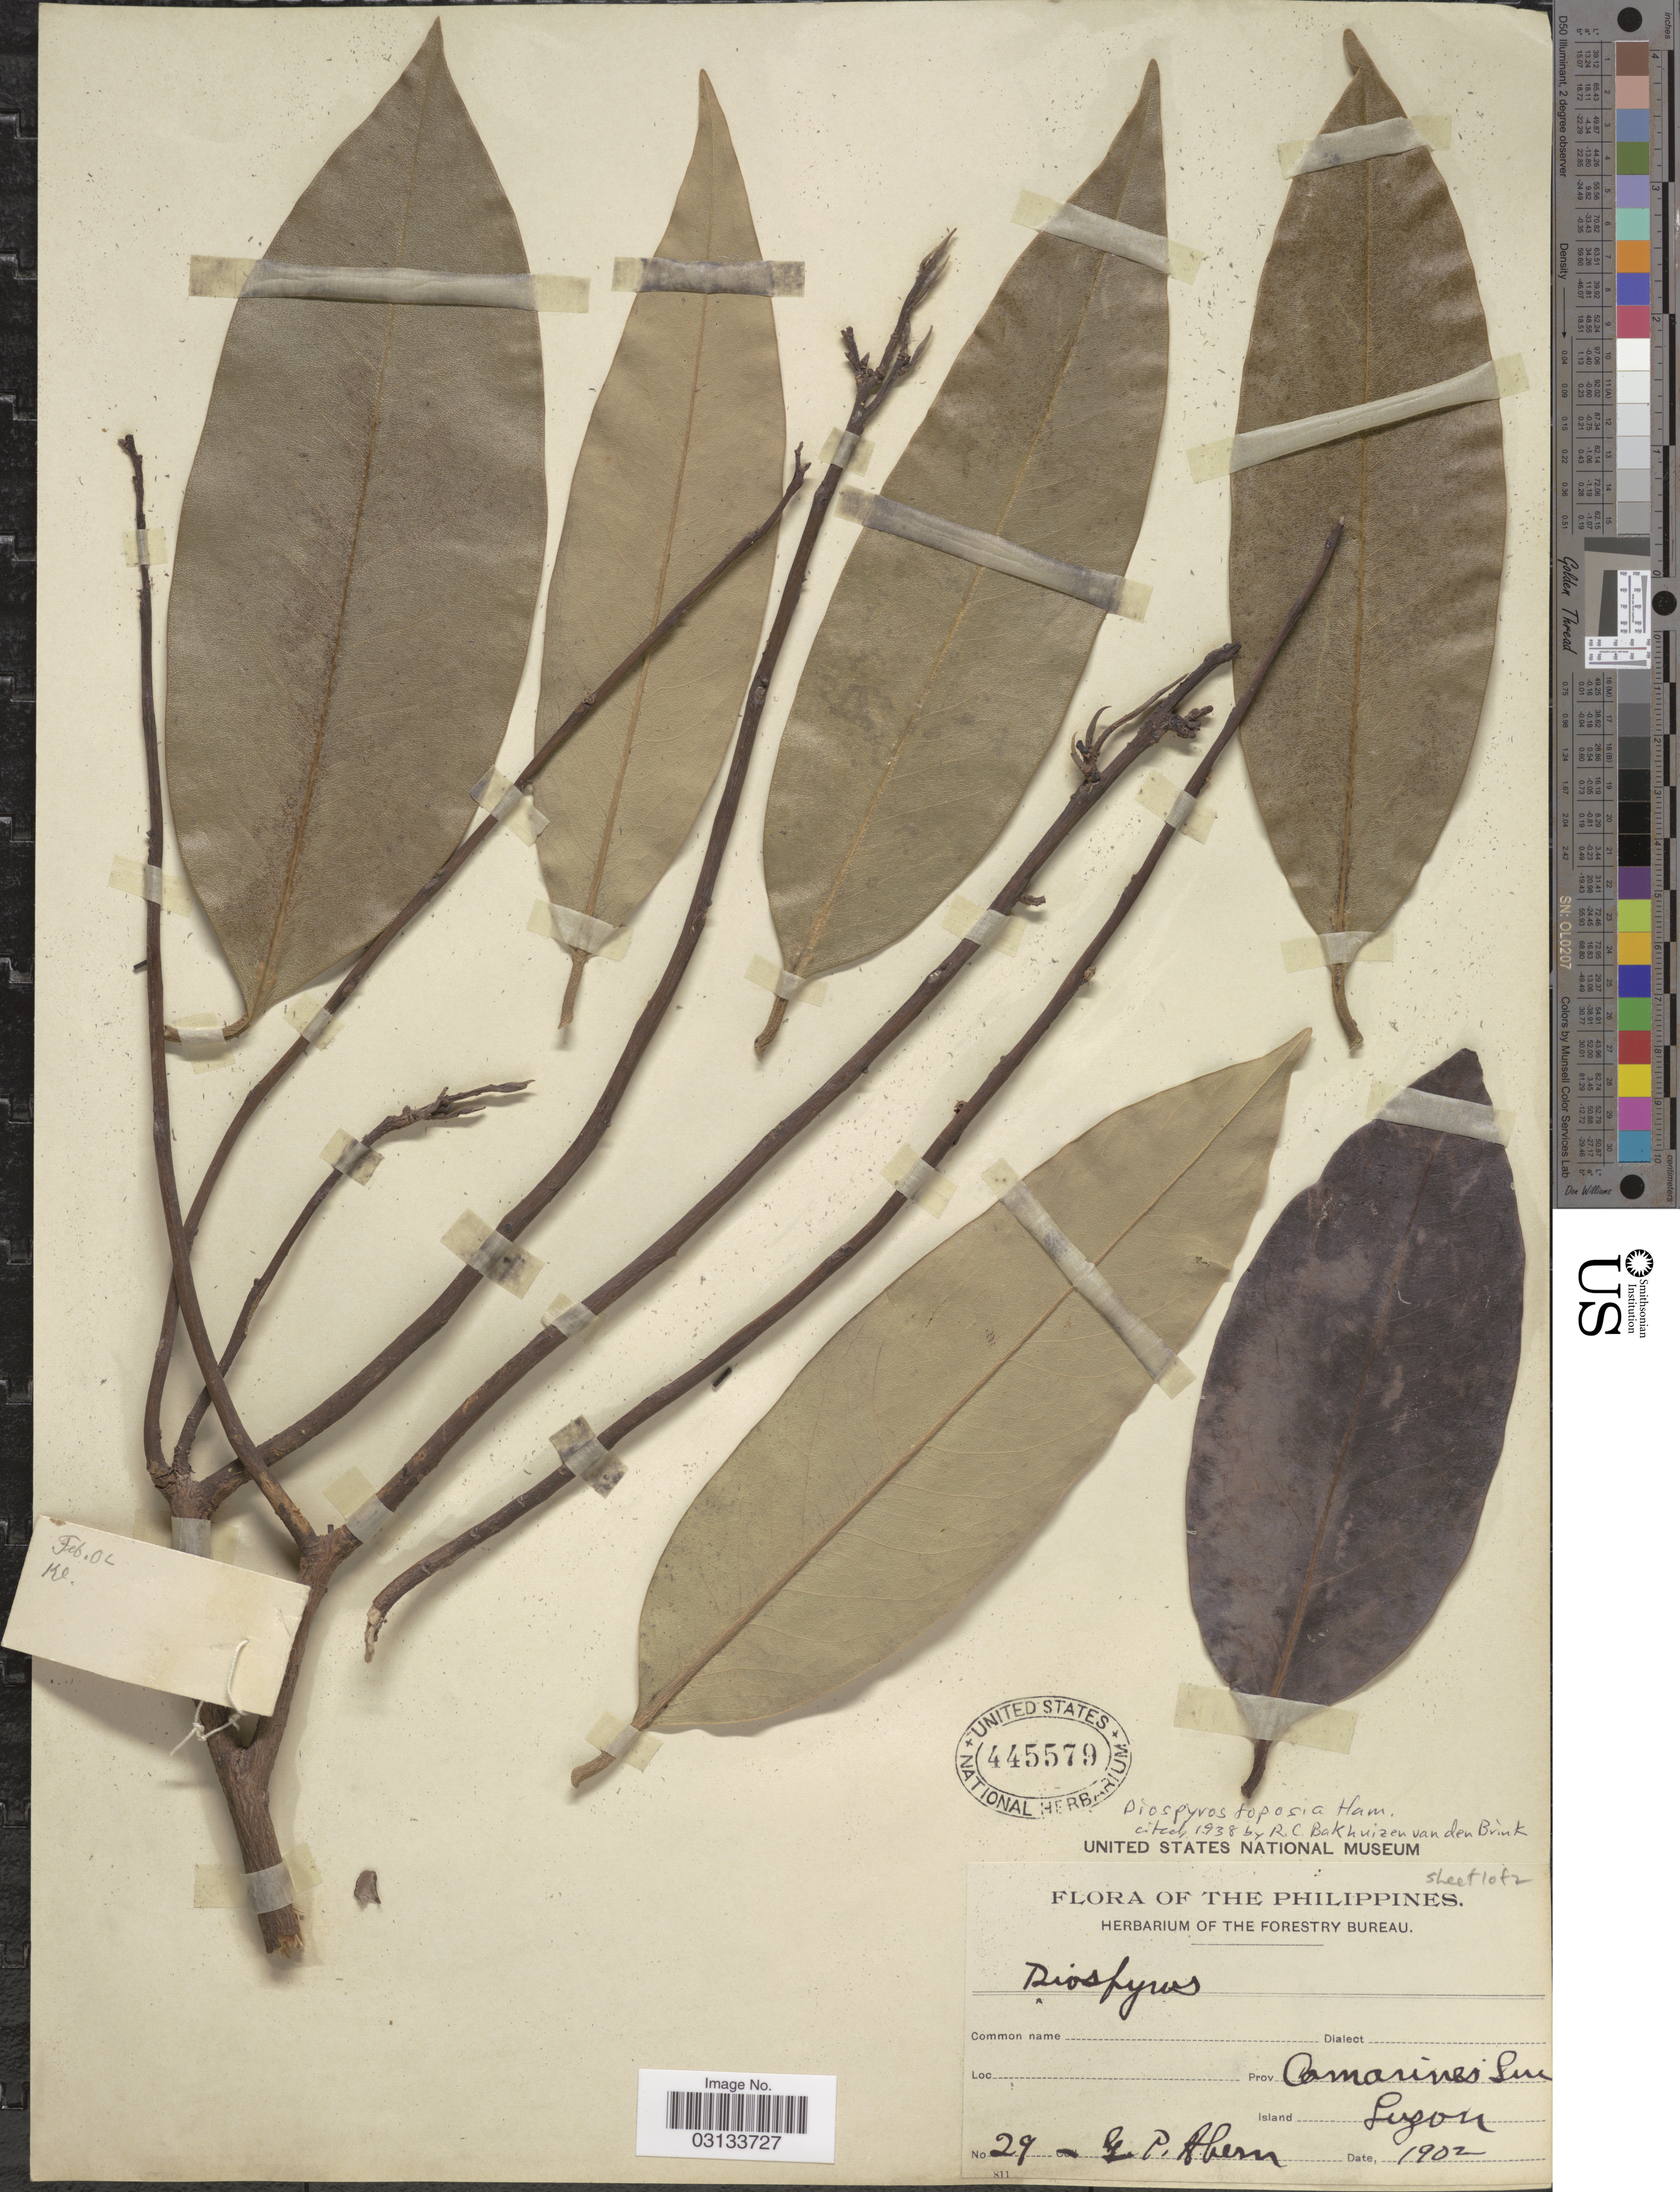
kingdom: Plantae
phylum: Tracheophyta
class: Magnoliopsida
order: Ericales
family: Ebenaceae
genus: Diospyros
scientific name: Diospyros toposia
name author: Buch.-Ham.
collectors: G. Ahern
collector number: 29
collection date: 1902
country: Philippines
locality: Prov. Camarines Sur. Island Luzon.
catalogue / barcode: US 445579